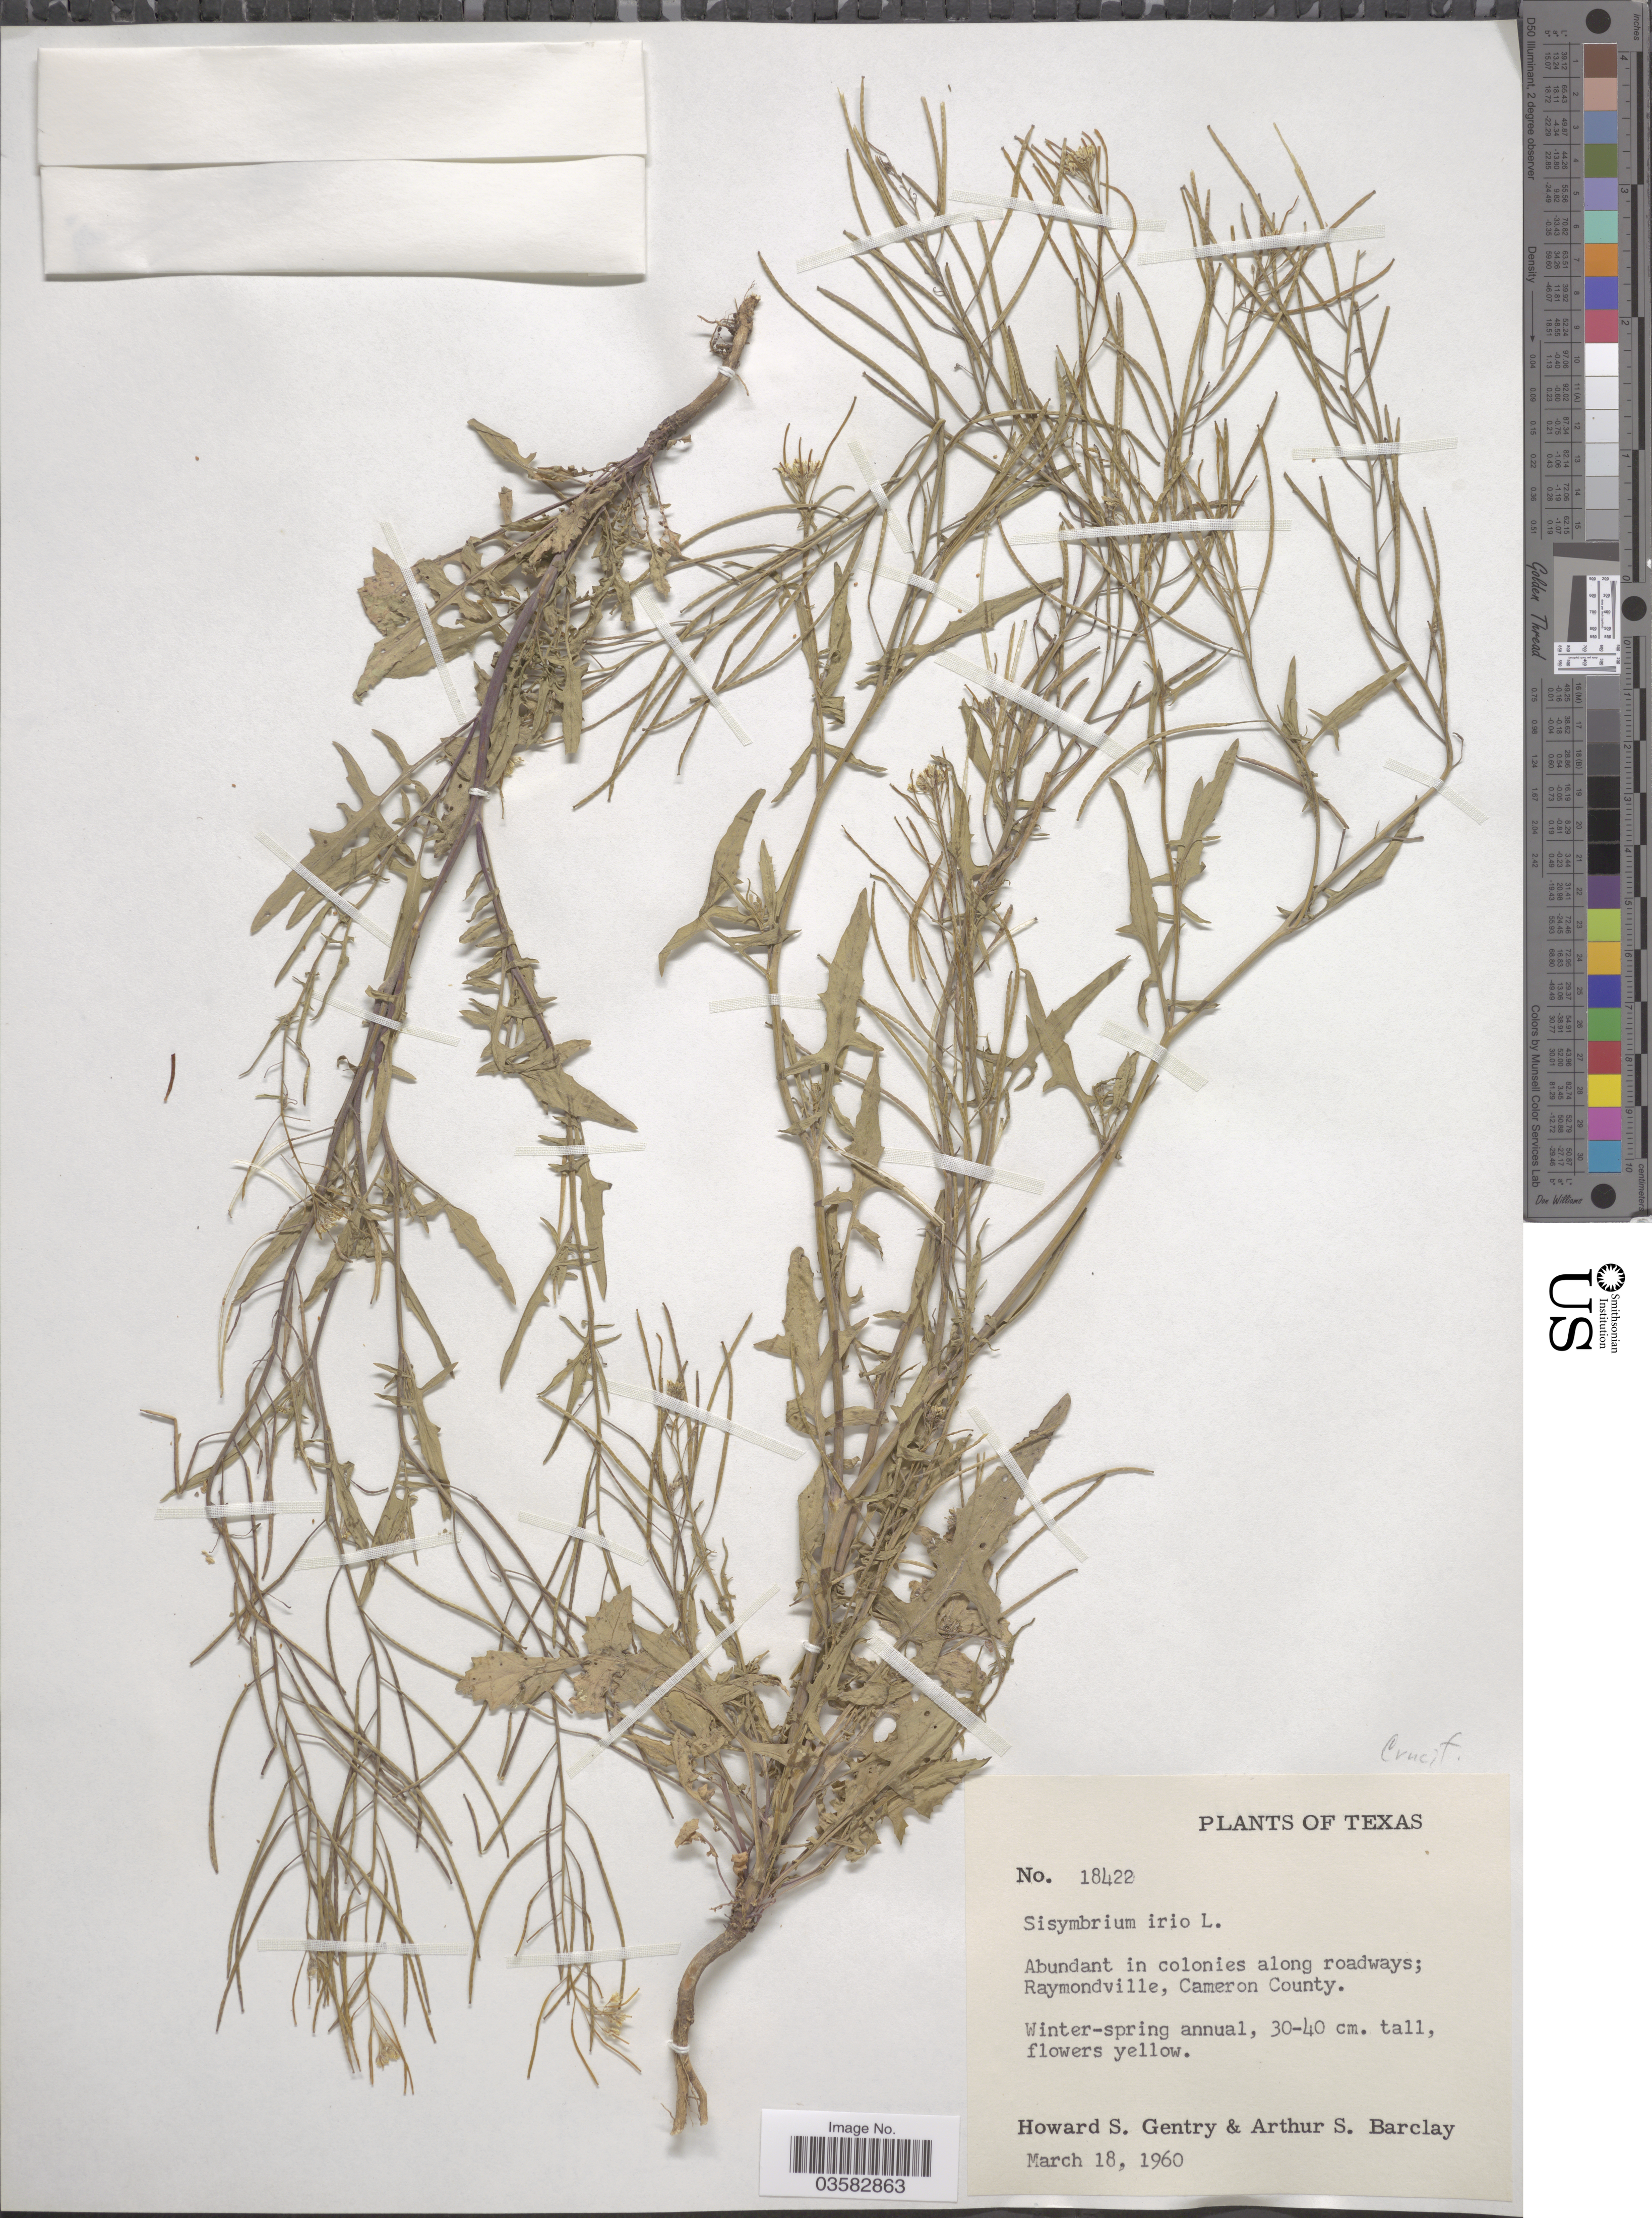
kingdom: Plantae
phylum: Tracheophyta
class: Magnoliopsida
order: Brassicales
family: Brassicaceae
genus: Sisymbrium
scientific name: Sisymbrium irio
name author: L.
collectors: H. S. Gentry & A. S. Barclay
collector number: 18422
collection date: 1960-03-18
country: United States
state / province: Texas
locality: Abundant in colonies along roadways; Raymondville, Cameron County.